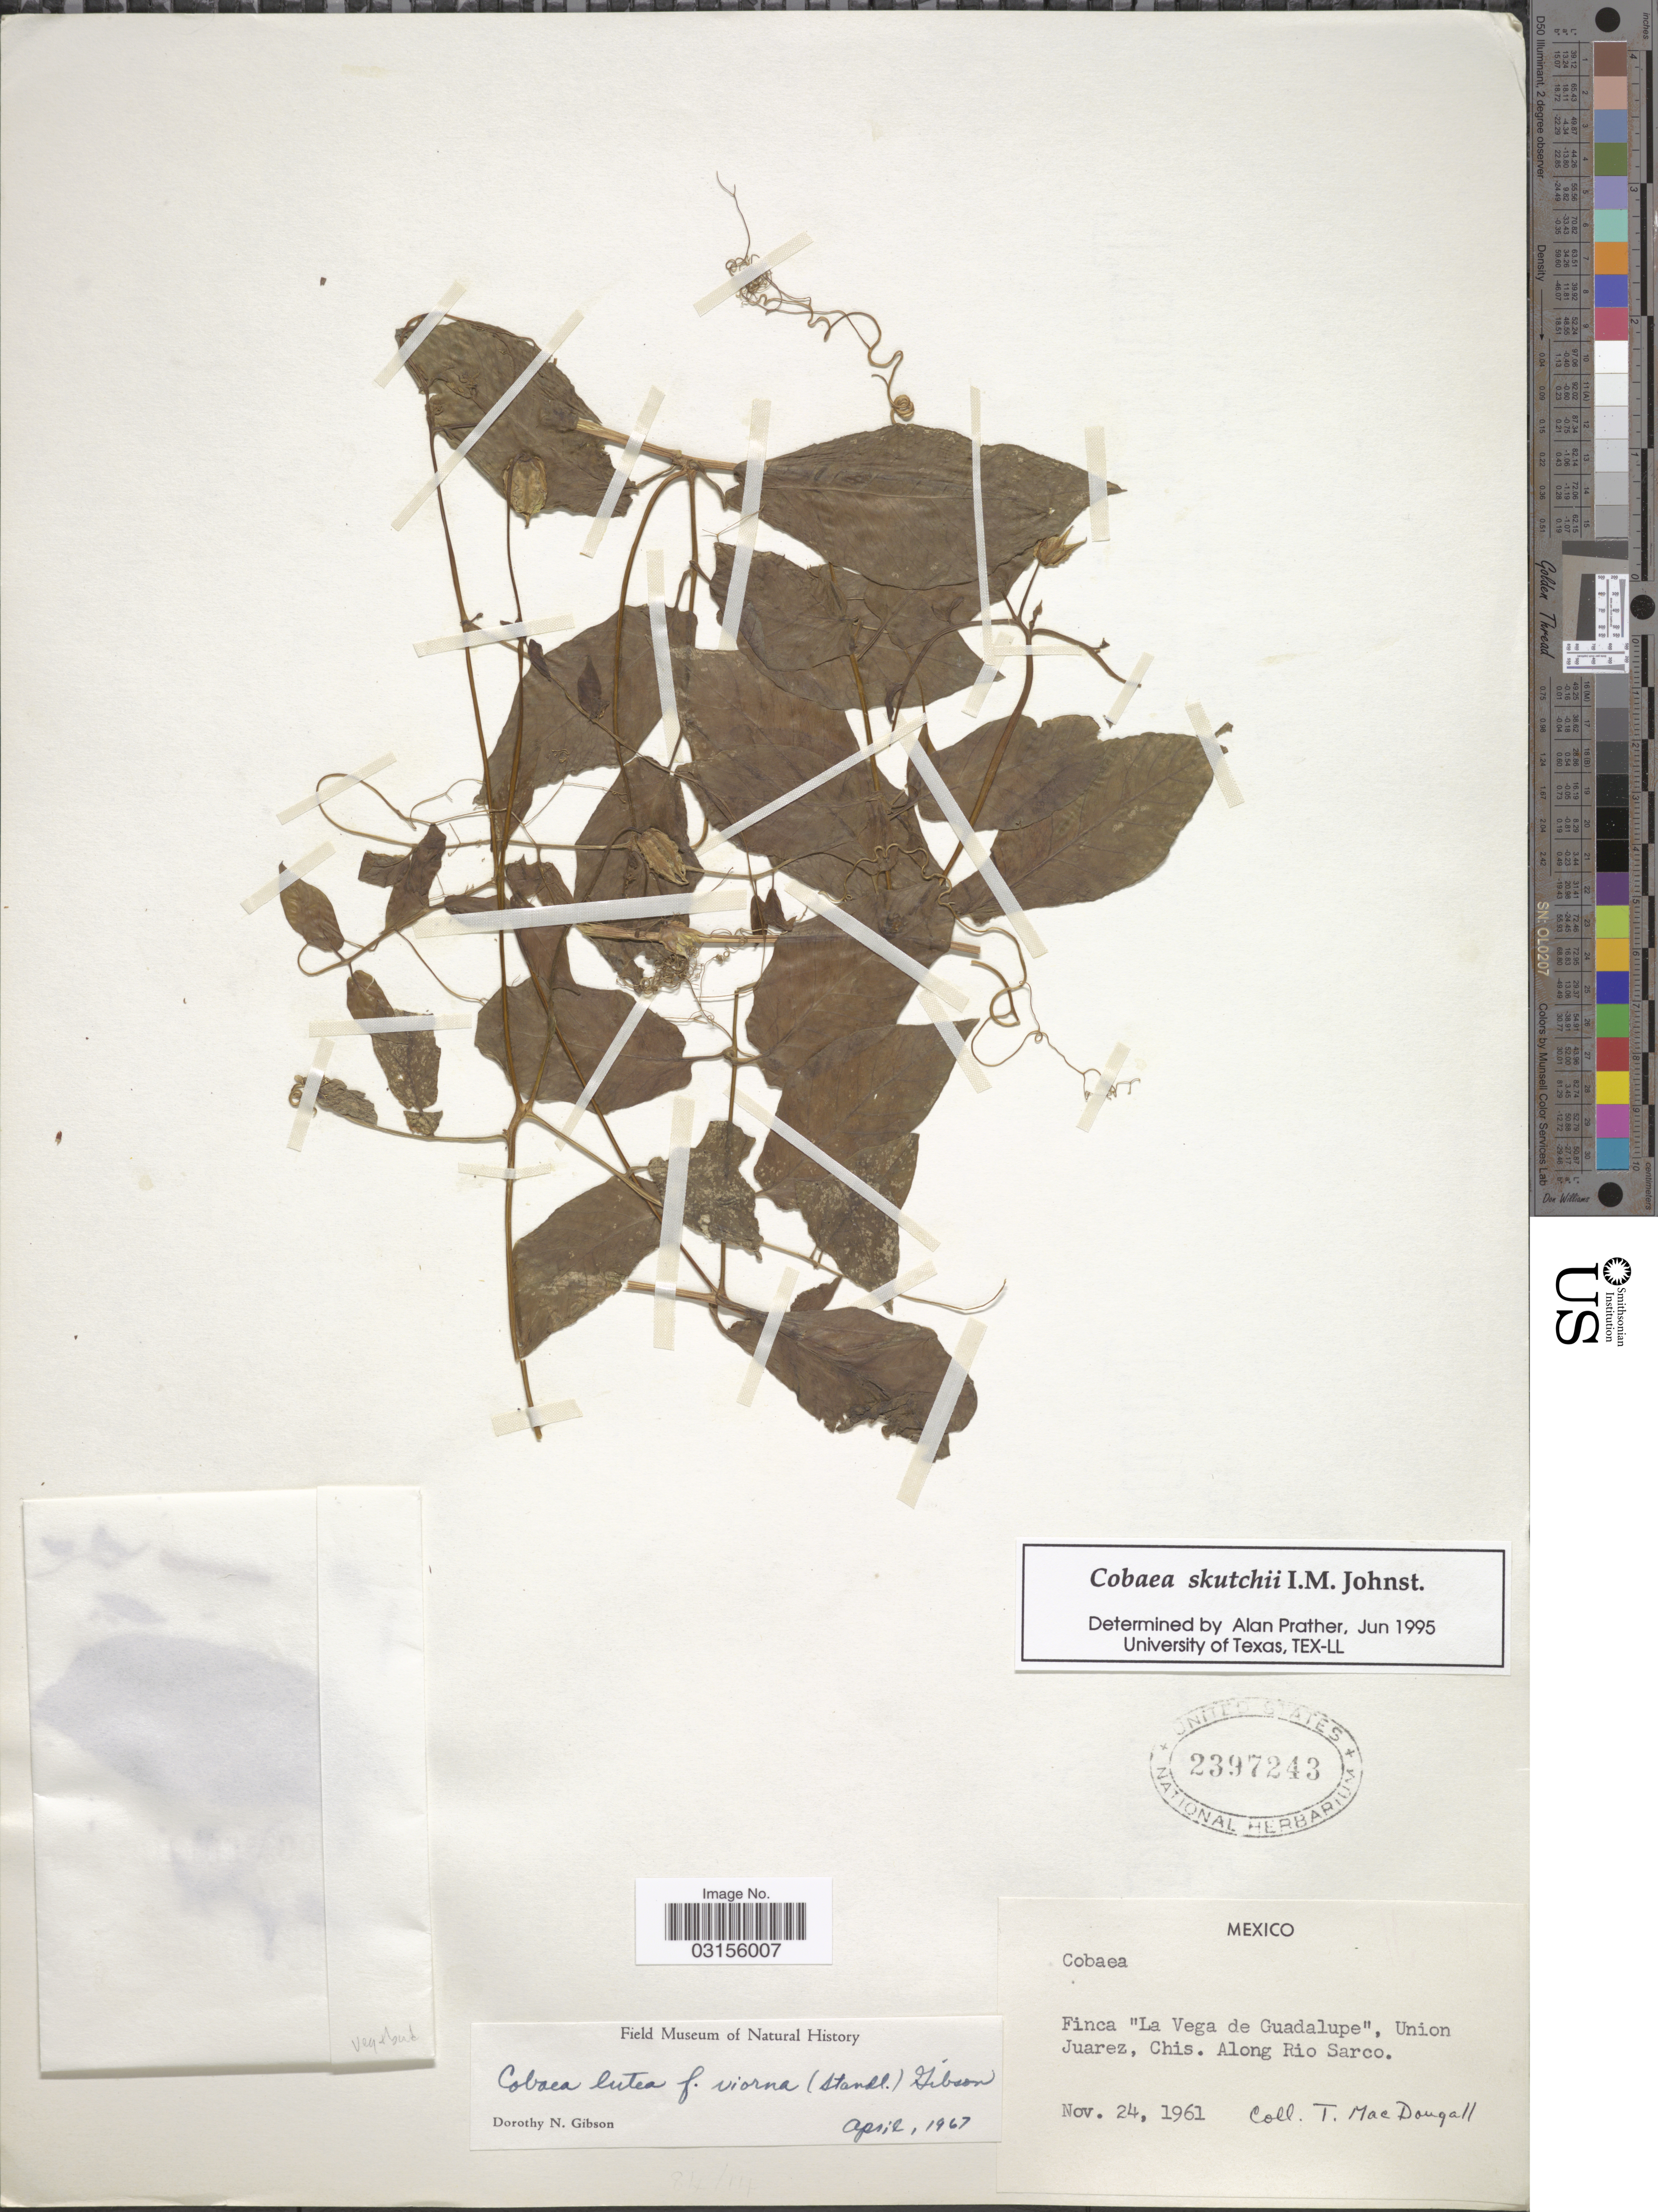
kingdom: Plantae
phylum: Tracheophyta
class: Magnoliopsida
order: Ericales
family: Polemoniaceae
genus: Cobaea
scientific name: Cobaea skutchii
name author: I.M. Johnst.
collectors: T. B. MacDougall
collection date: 1961-11-24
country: Mexico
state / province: Chiapas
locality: Finca "La Vega de Guadalupe", Union Juarez.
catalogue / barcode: US 2397243